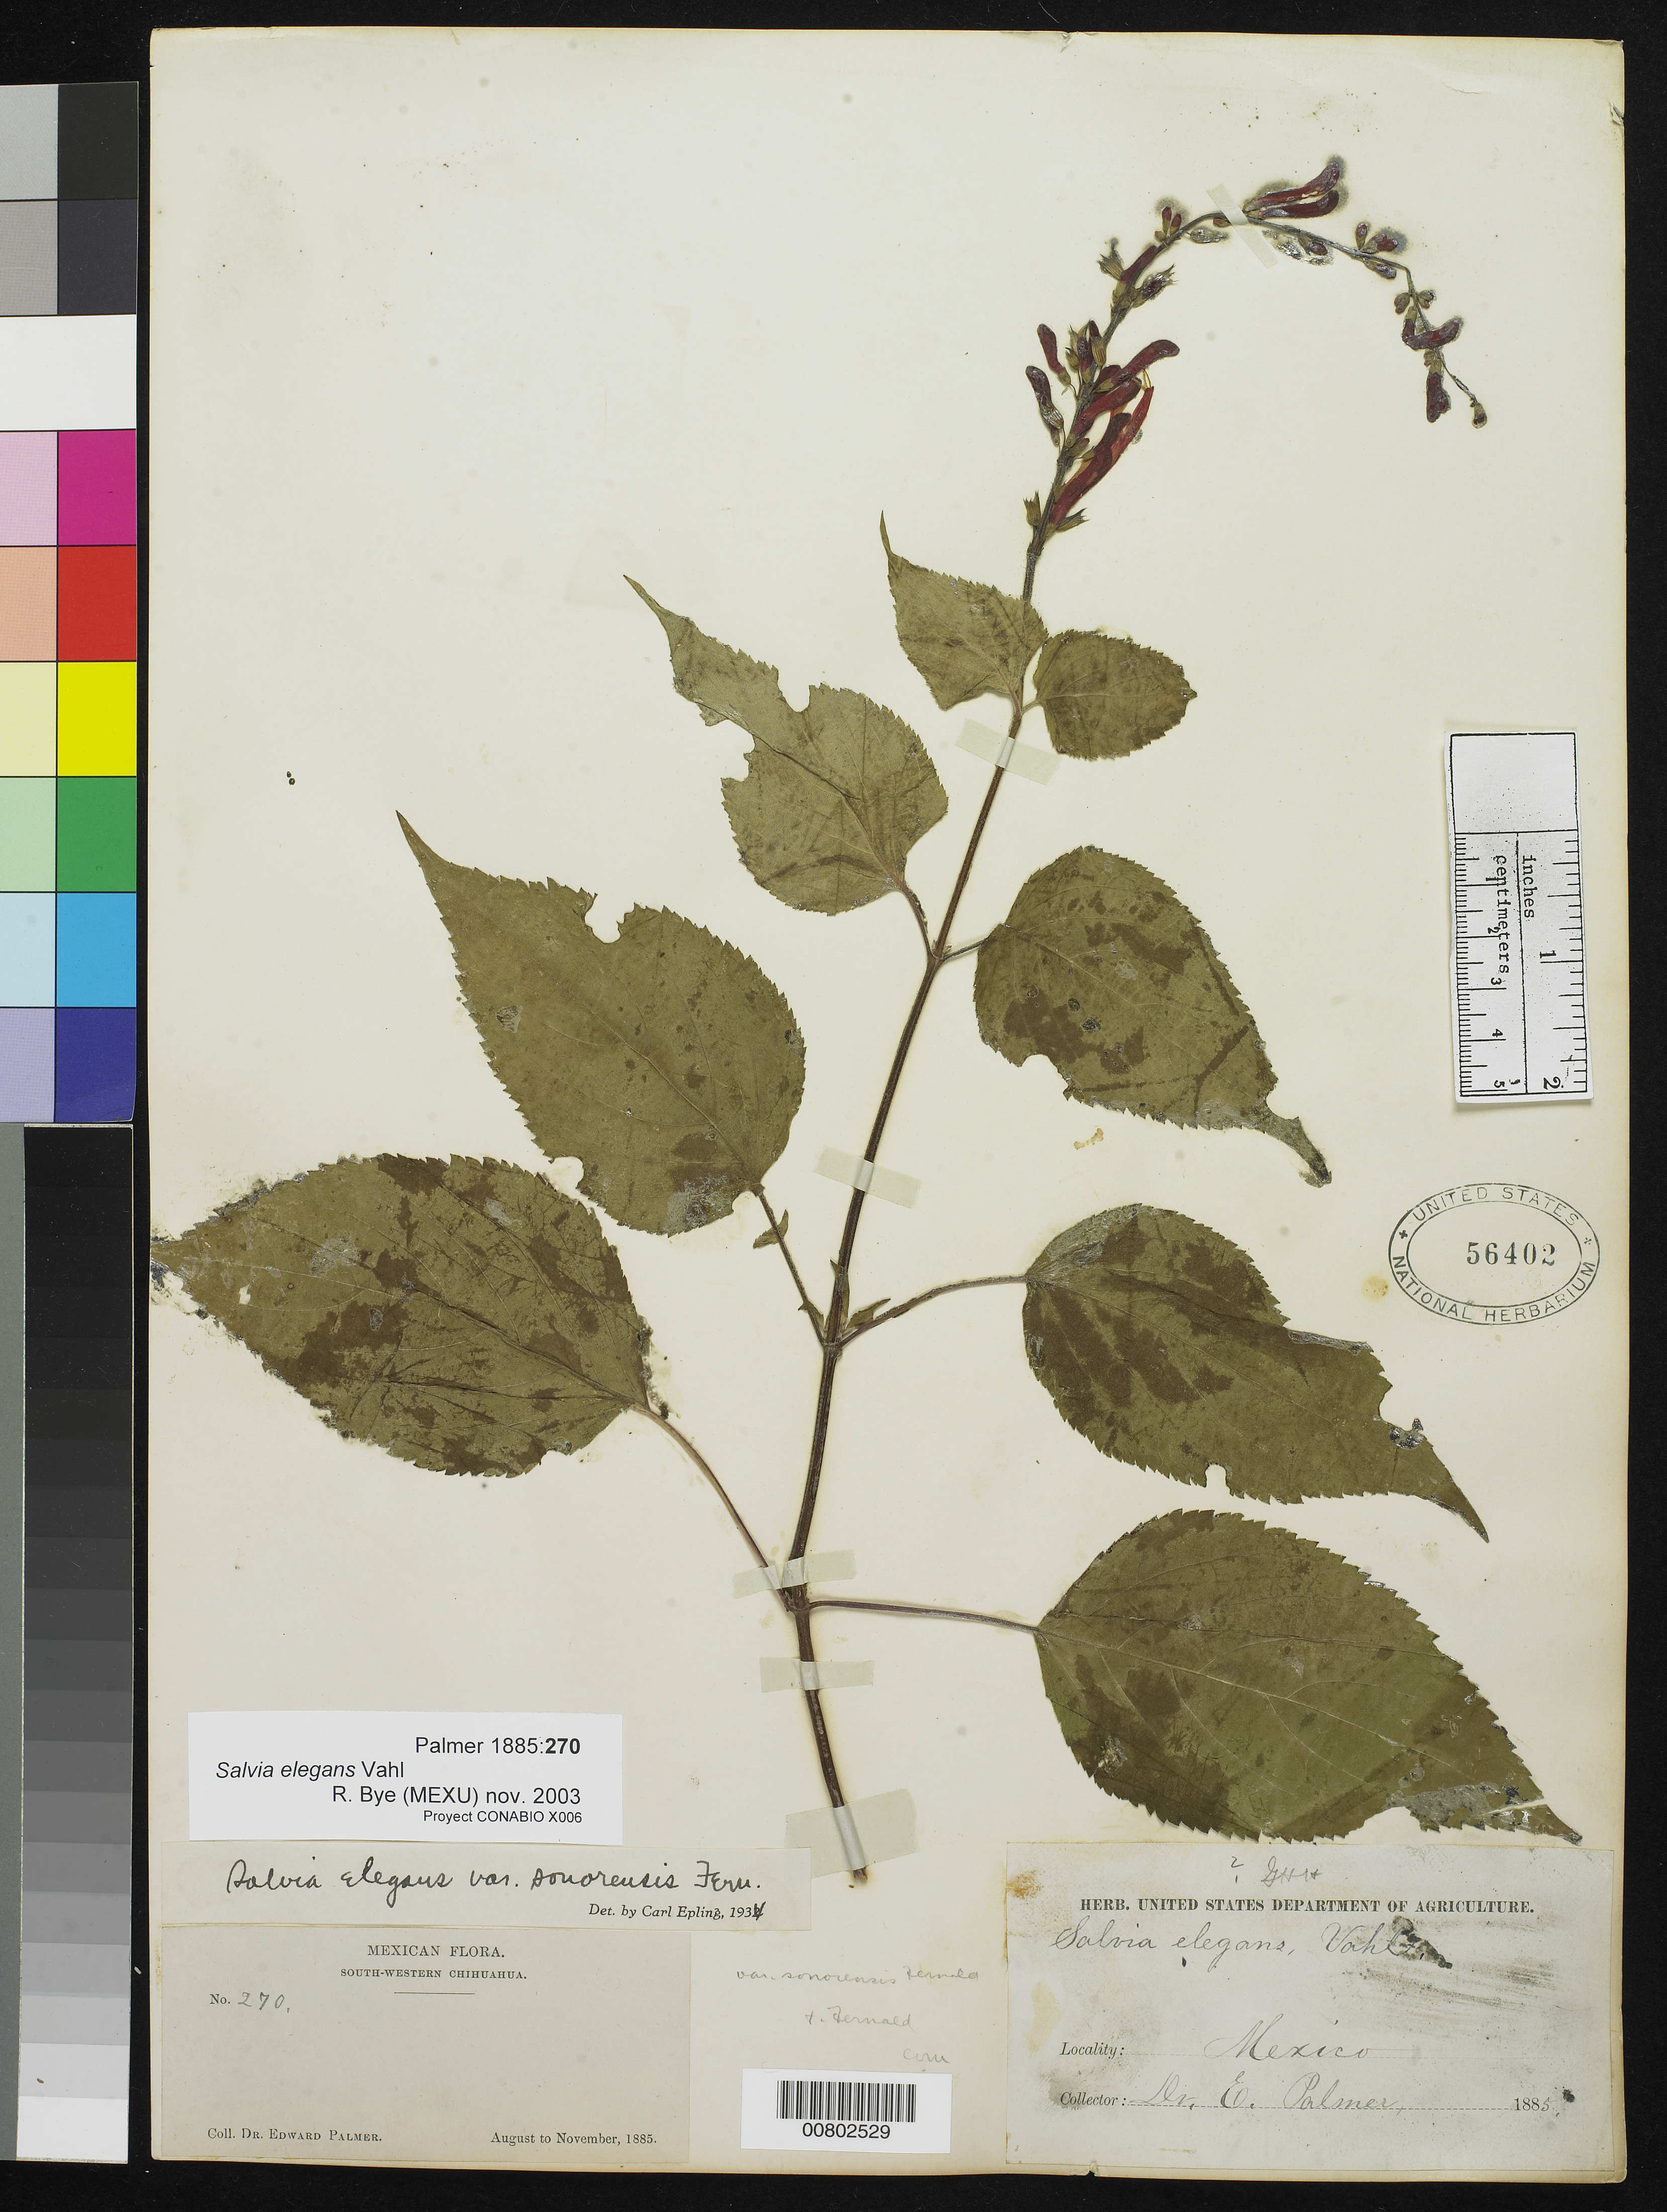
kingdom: Plantae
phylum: Tracheophyta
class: Magnoliopsida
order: Lamiales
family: Lamiaceae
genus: Salvia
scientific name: Salvia elegans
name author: Vahl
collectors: E. Palmer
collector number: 270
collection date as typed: Aug 1885 to -- Nov 1885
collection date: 1885-08/1885-11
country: Mexico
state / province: Chihuahua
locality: SW Chihuahua.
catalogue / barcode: US 56402